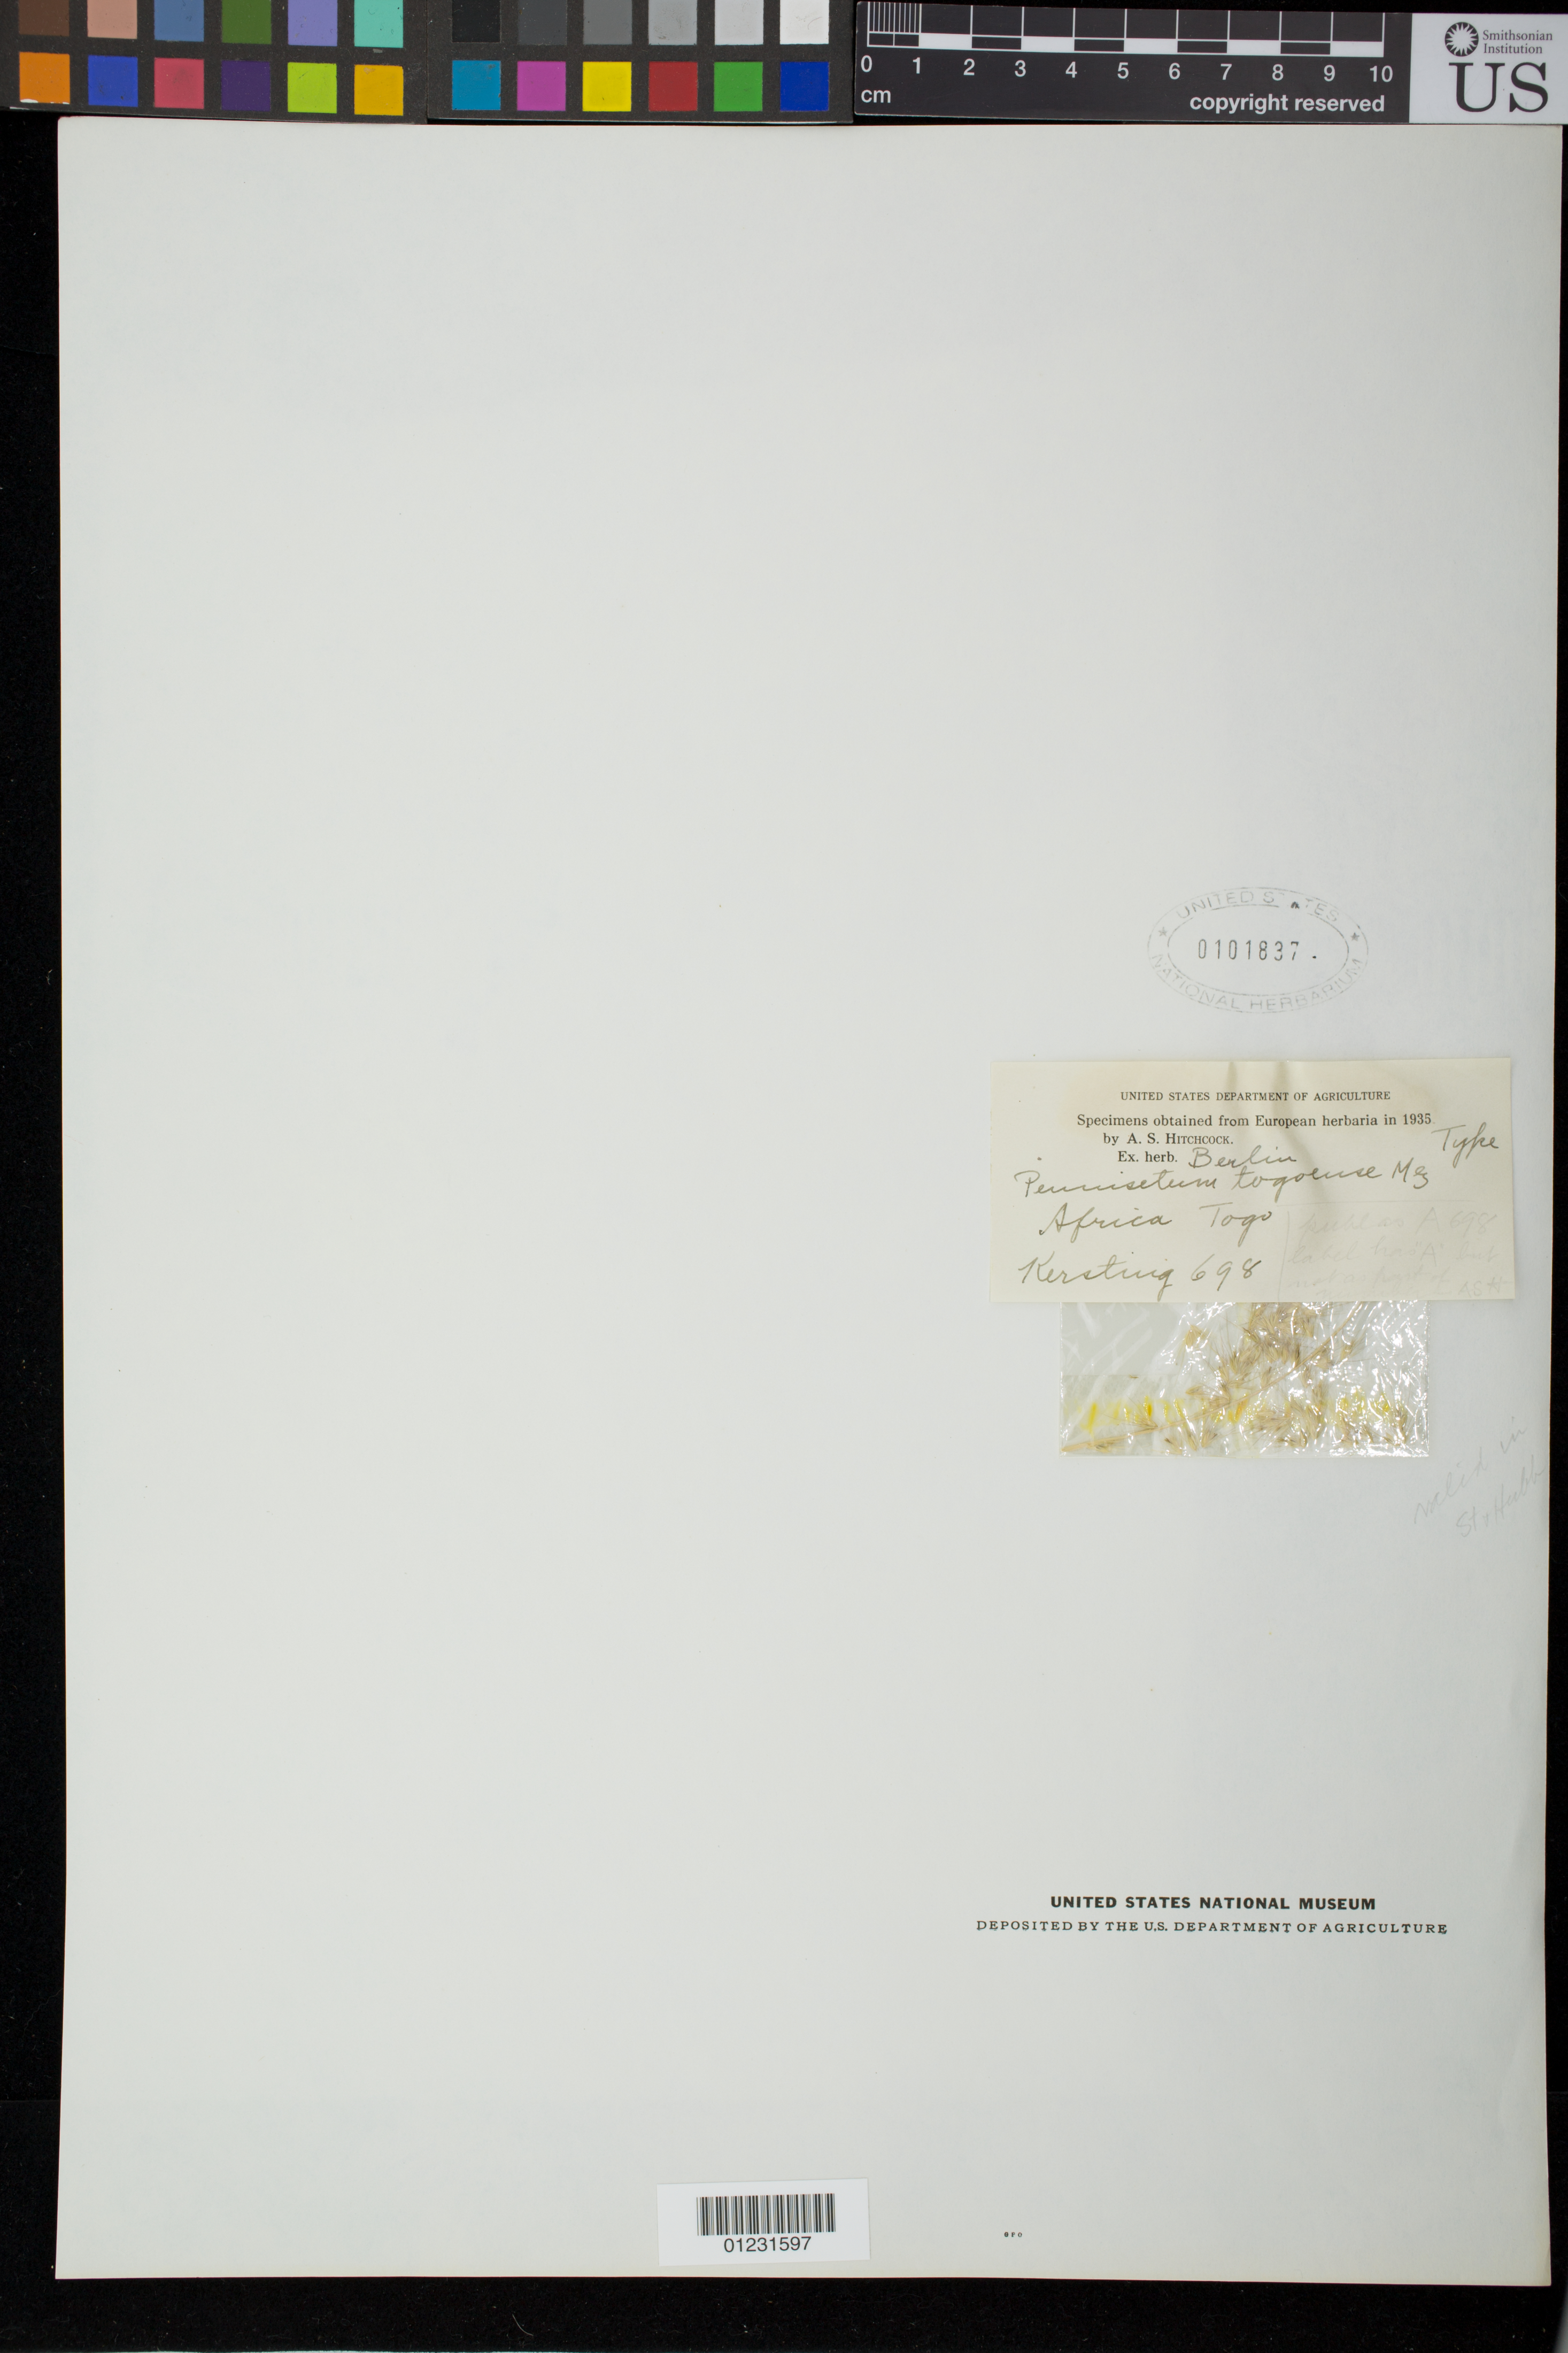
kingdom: Plantae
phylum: Tracheophyta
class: Liliopsida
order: Poales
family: Poaceae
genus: Pennisetum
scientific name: Pennisetum togoense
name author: Mez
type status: Type Collection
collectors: -. Kersting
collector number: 698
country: Togo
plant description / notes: Fragmentary material of type specimen ex herb. Berlin.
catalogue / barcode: US 101837